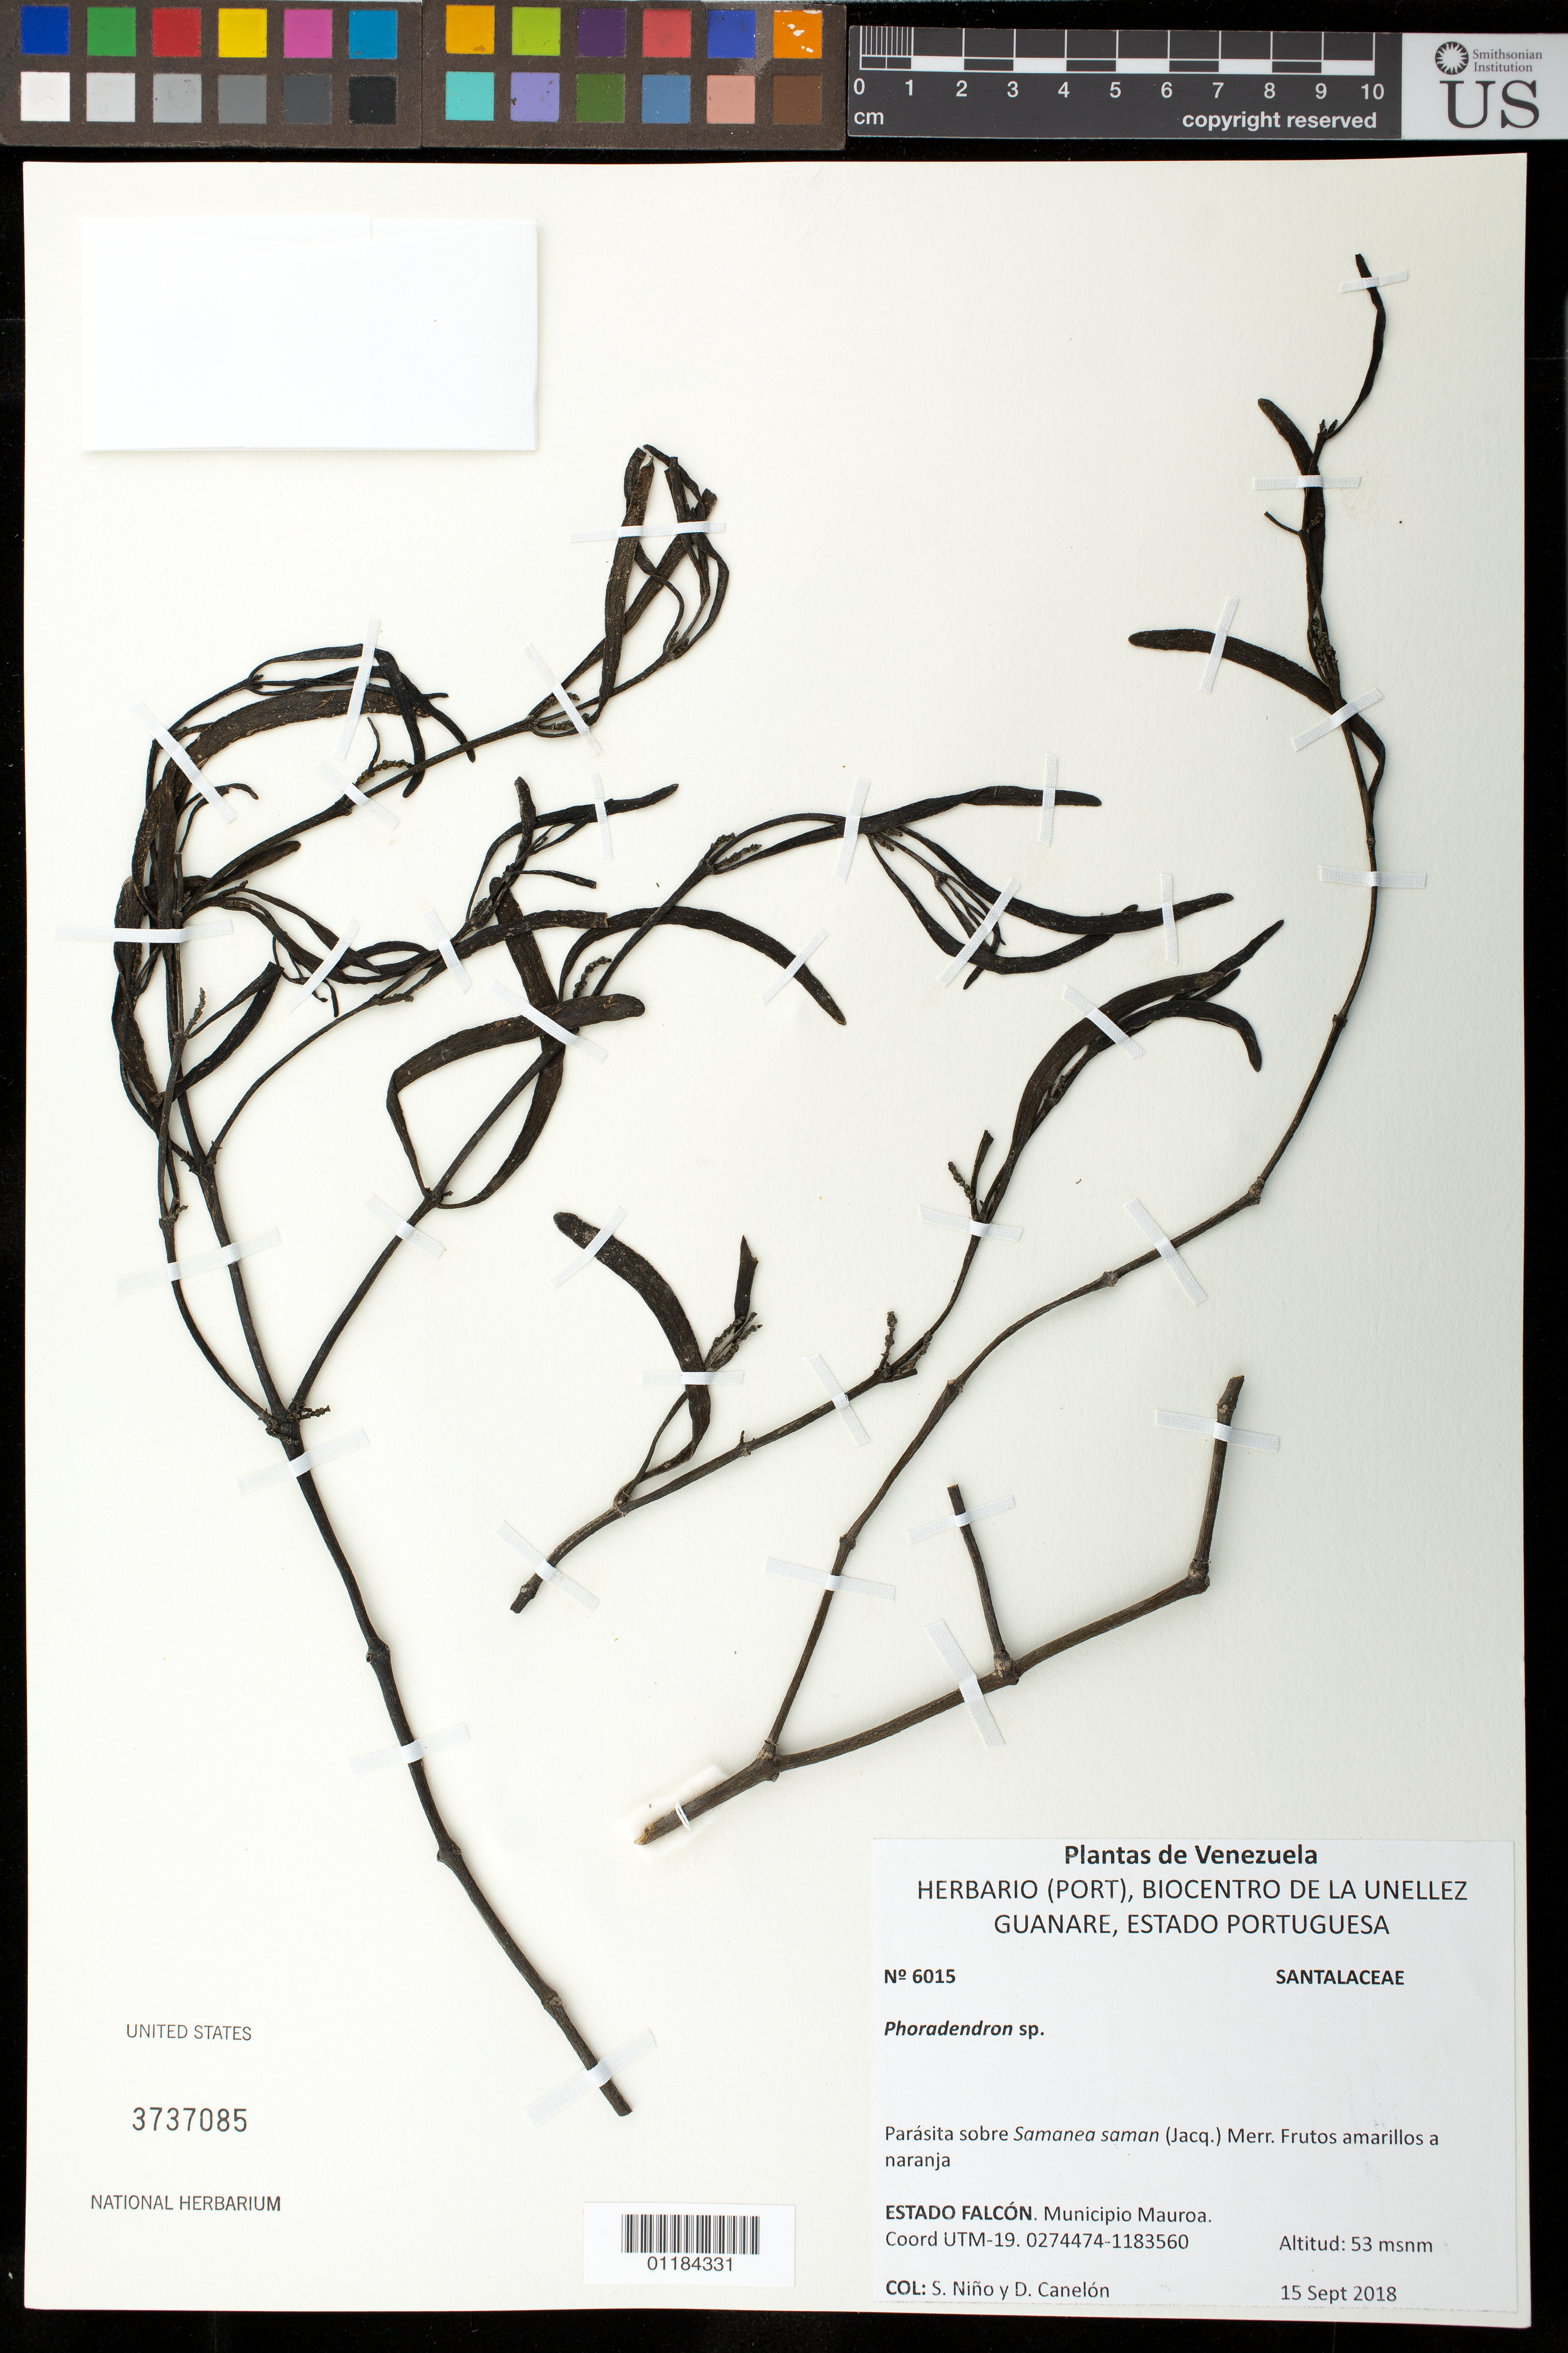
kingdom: Plantae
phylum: Tracheophyta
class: Magnoliopsida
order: Santalales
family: Viscaceae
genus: Phoradendron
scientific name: Phoradendron sp.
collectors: S. M. Niño & D. Canelón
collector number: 6015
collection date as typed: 15 Sep 2018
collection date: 2018-09-15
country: Venezuela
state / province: Falcón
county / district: Mauroa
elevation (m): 53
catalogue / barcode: US 3737085